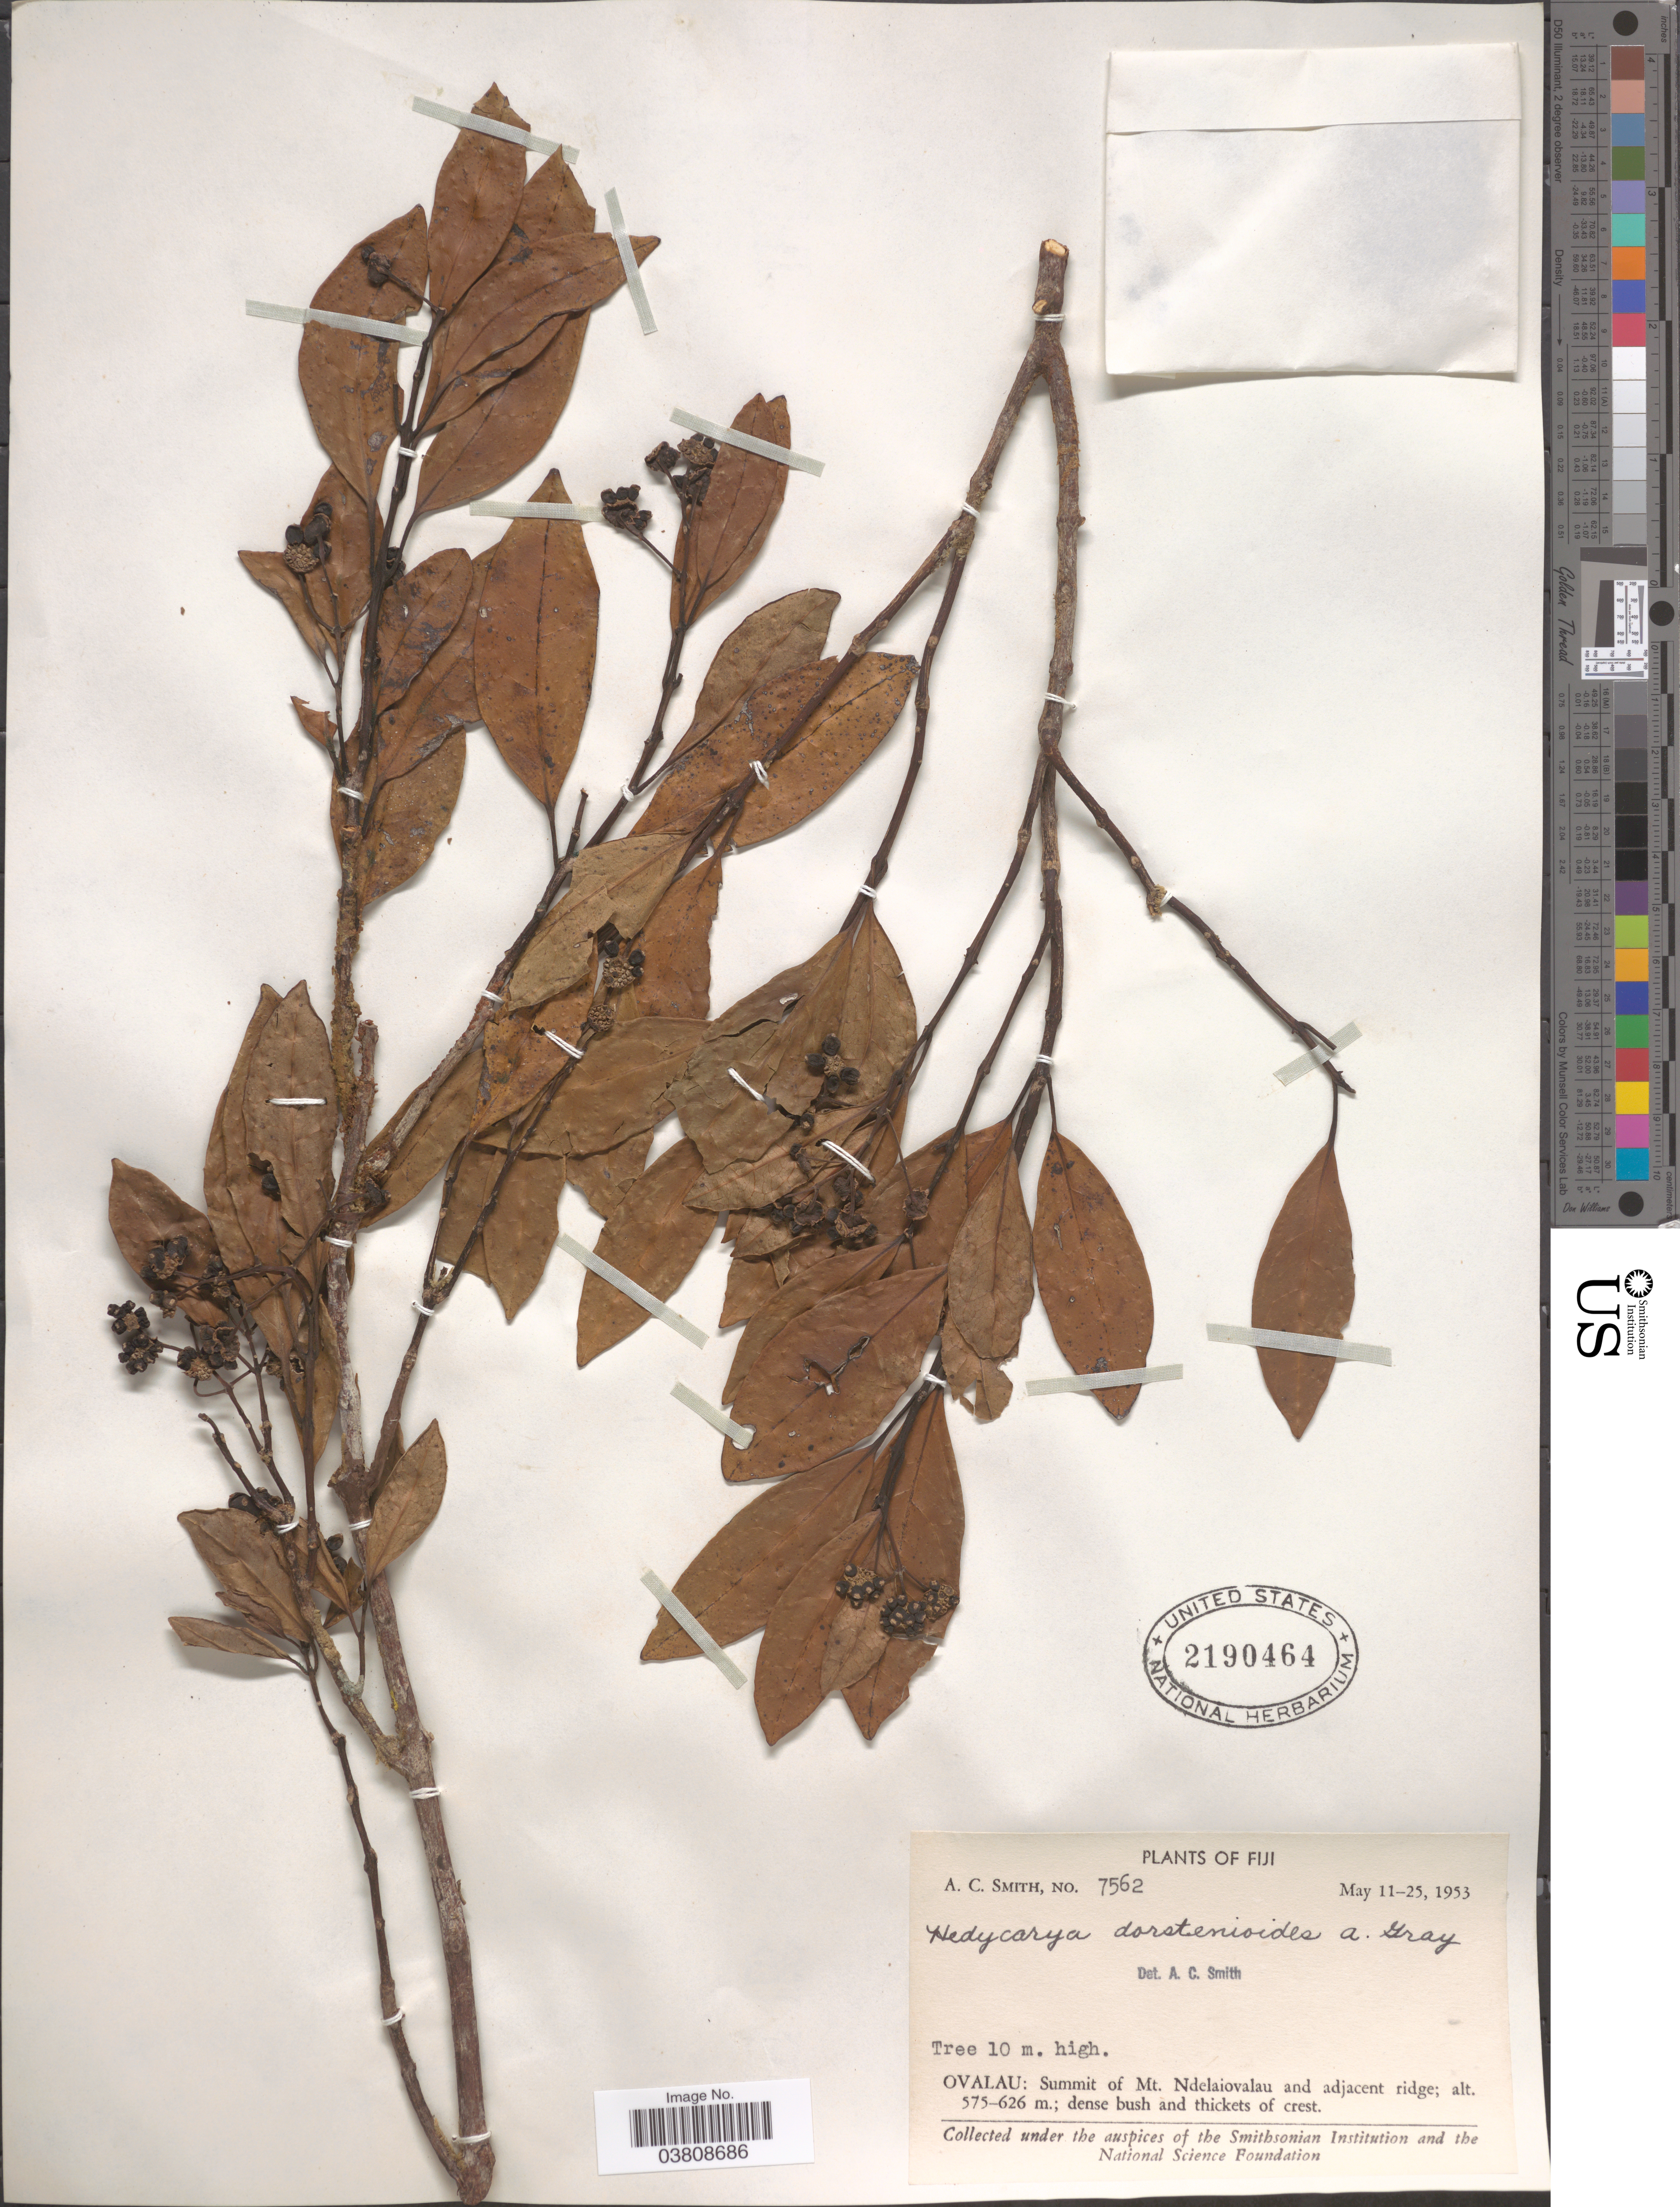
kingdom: Plantae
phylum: Tracheophyta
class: Magnoliopsida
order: Laurales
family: Monimiaceae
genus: Hedycarya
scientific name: Hedycarya dorstenioides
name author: A. Gray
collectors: A. C. Smith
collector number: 7562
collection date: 1953-05-11/1953-05-25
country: Fiji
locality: Ovalau: Summit of Mt. Ndelaiovalau and adjacent ridge.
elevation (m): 575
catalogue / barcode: US 2190464